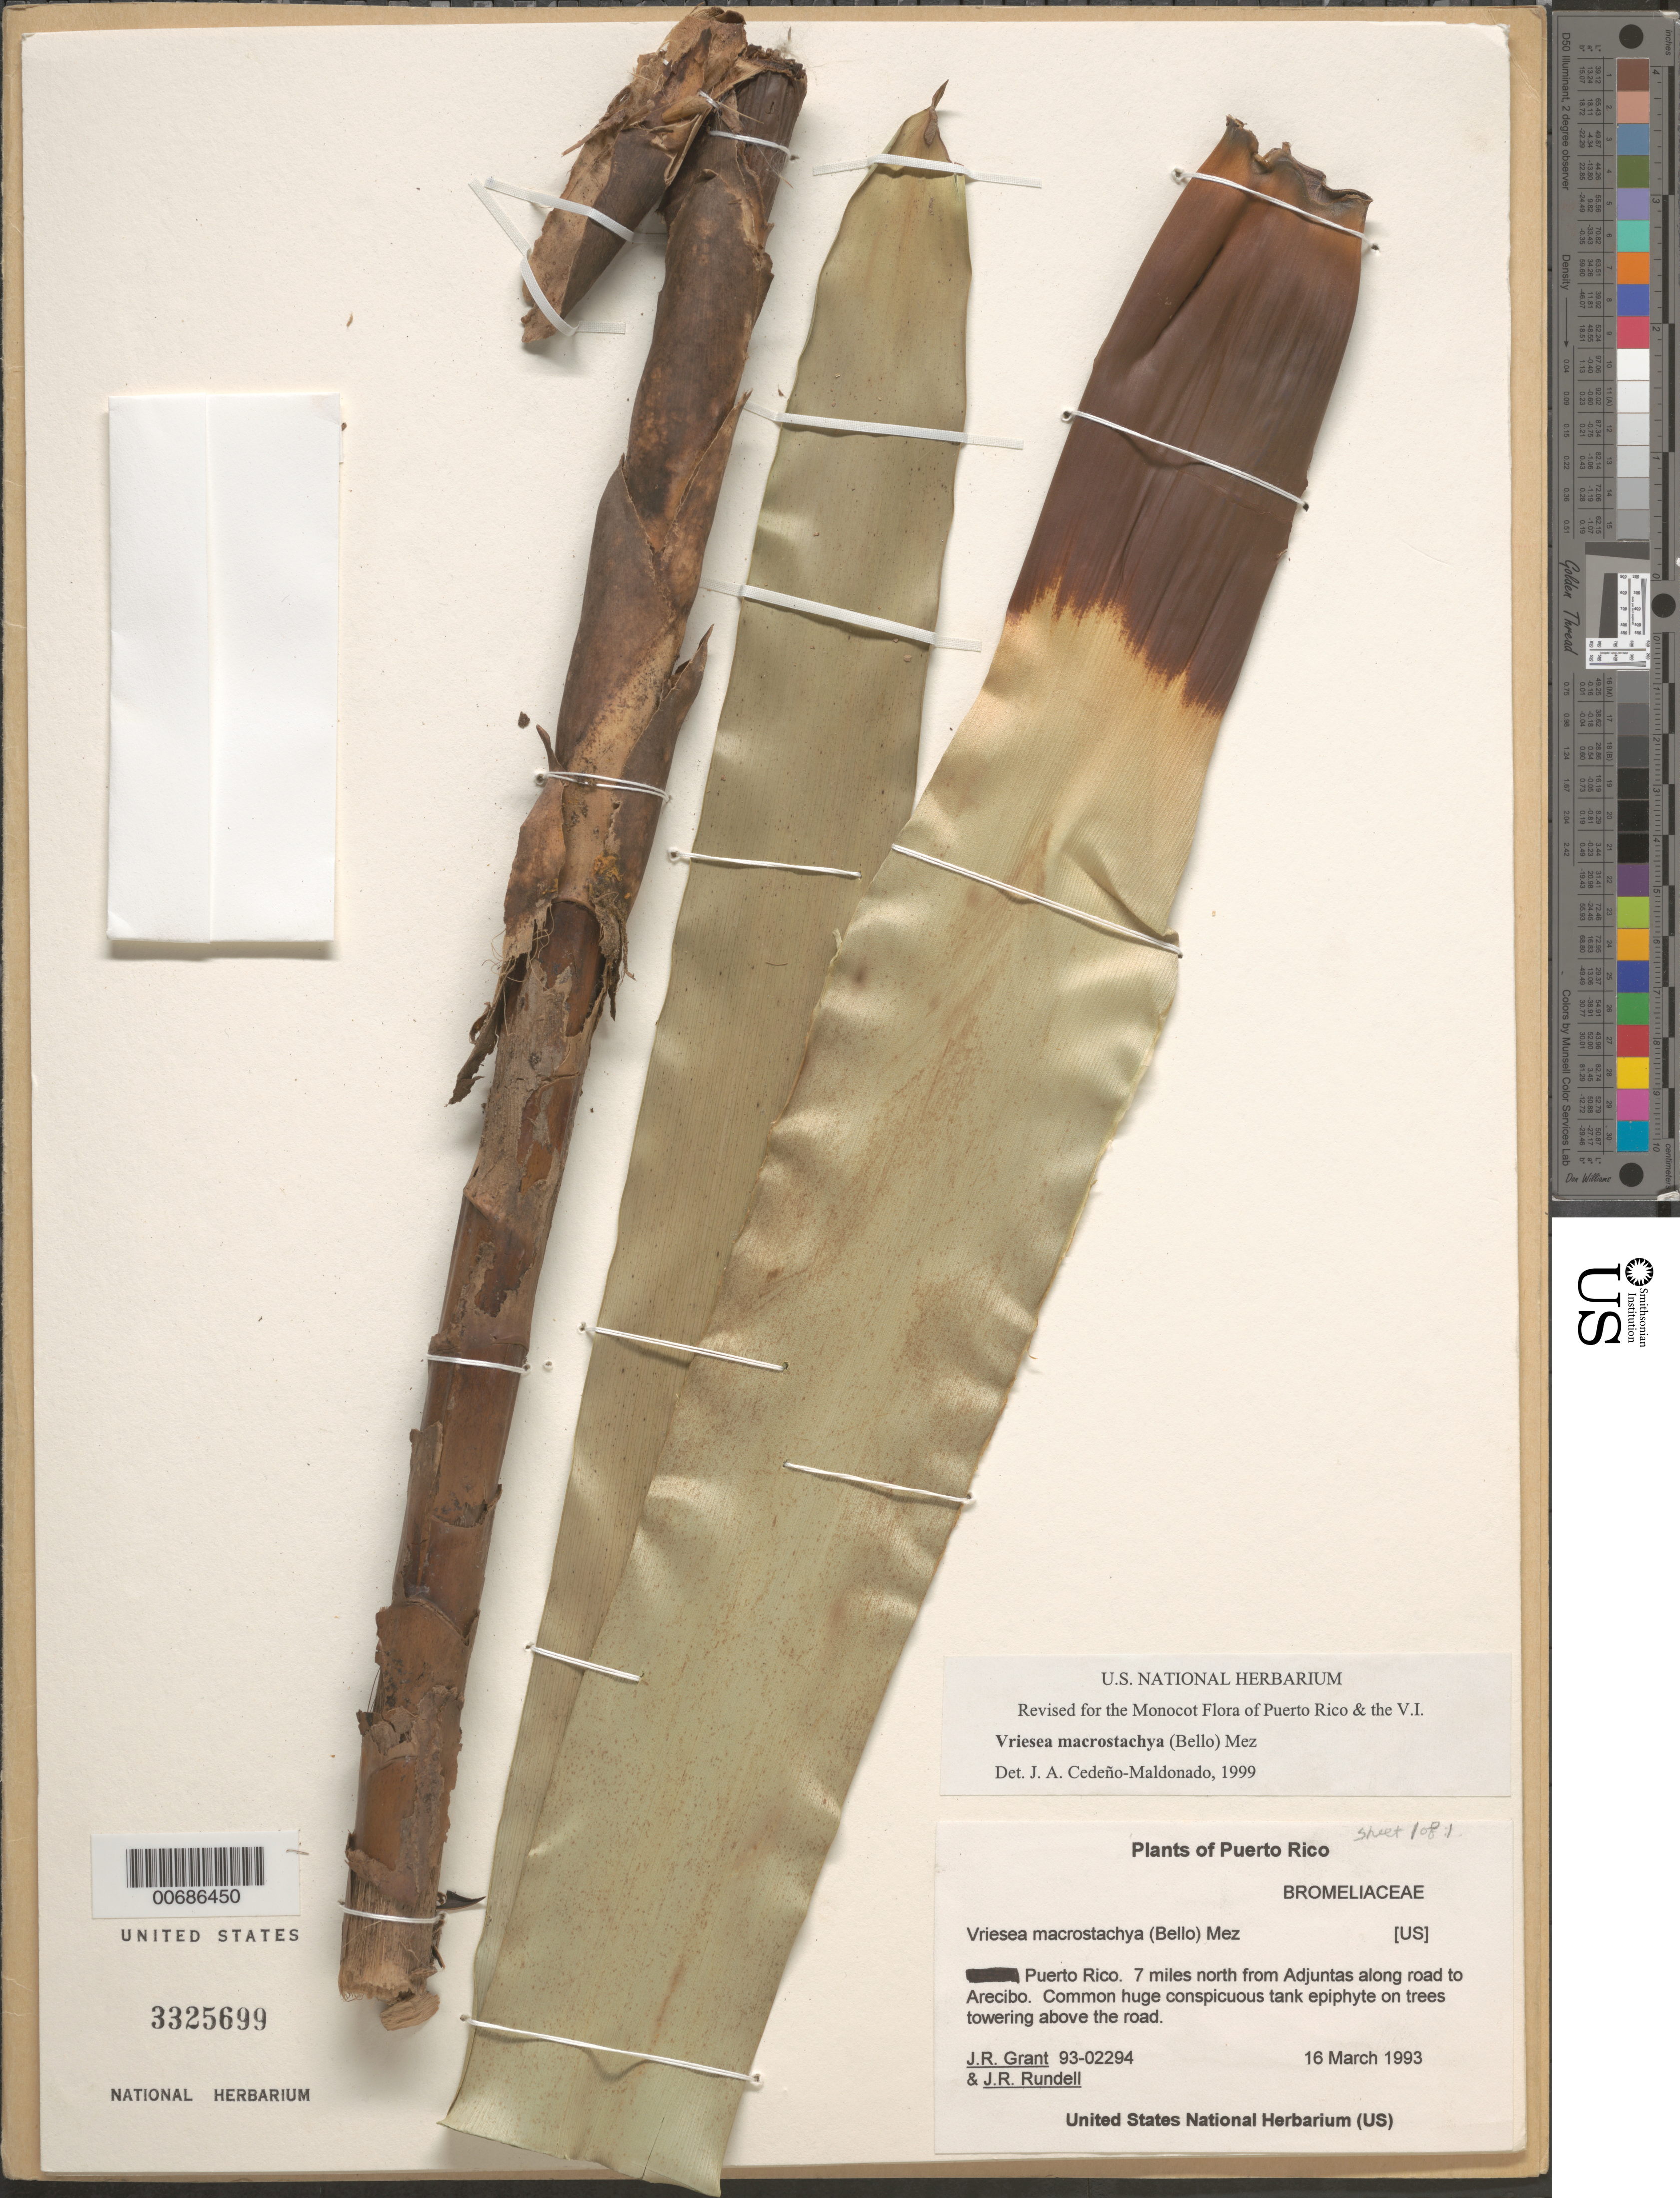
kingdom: Plantae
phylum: Tracheophyta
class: Liliopsida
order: Poales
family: Bromeliaceae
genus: Vriesea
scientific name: Vriesea macrostachya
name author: (Bello) Mez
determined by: Cedeño-Maldonado, J. A.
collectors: J. R. Grant & J. R. Rundell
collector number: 93-02294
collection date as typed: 16 Mar 1993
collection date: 1993-03-16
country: Puerto Rico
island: Greater Antilles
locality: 7 mi N from Adjuntas along road to Arecibo.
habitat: On trees towering above the road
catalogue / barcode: US 3325699